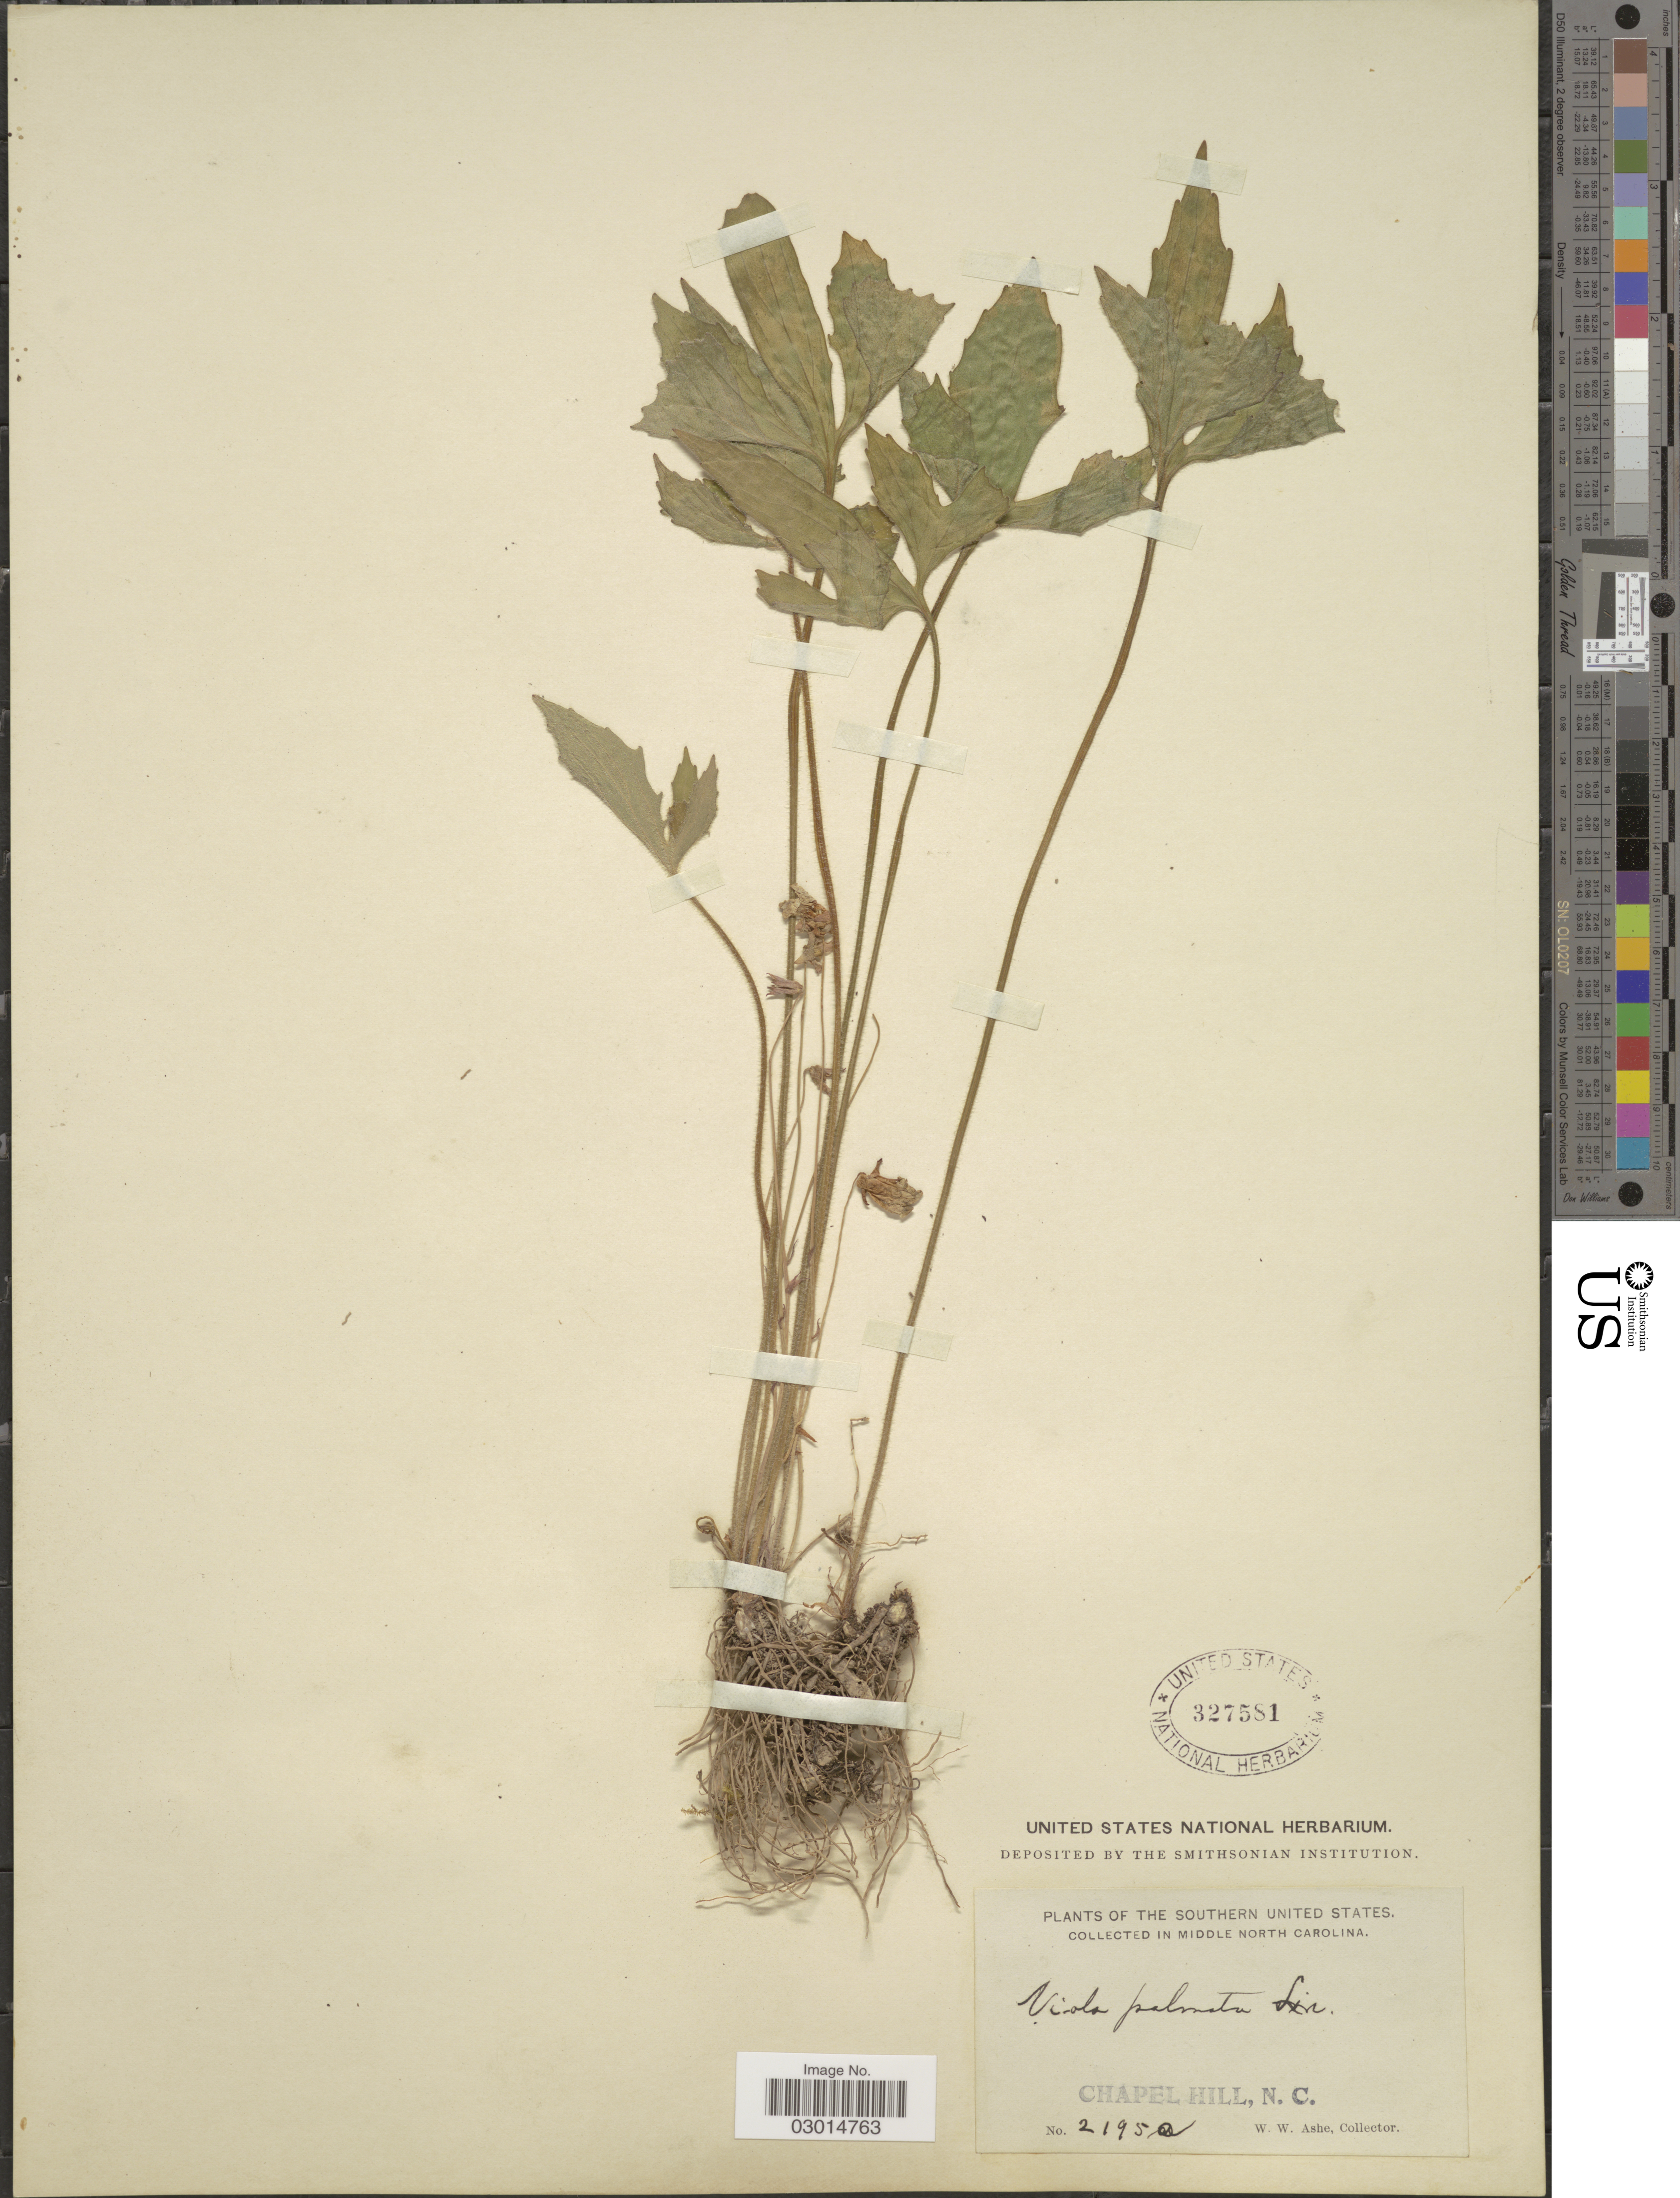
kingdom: Plantae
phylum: Tracheophyta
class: Magnoliopsida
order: Malpighiales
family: Violaceae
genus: Viola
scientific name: Viola falcata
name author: Greene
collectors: W. W. Ashe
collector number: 2195a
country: United States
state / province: North Carolina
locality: The Southern United States. Collected in Middle North Carolina, Chapel Hill.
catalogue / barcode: US 327581